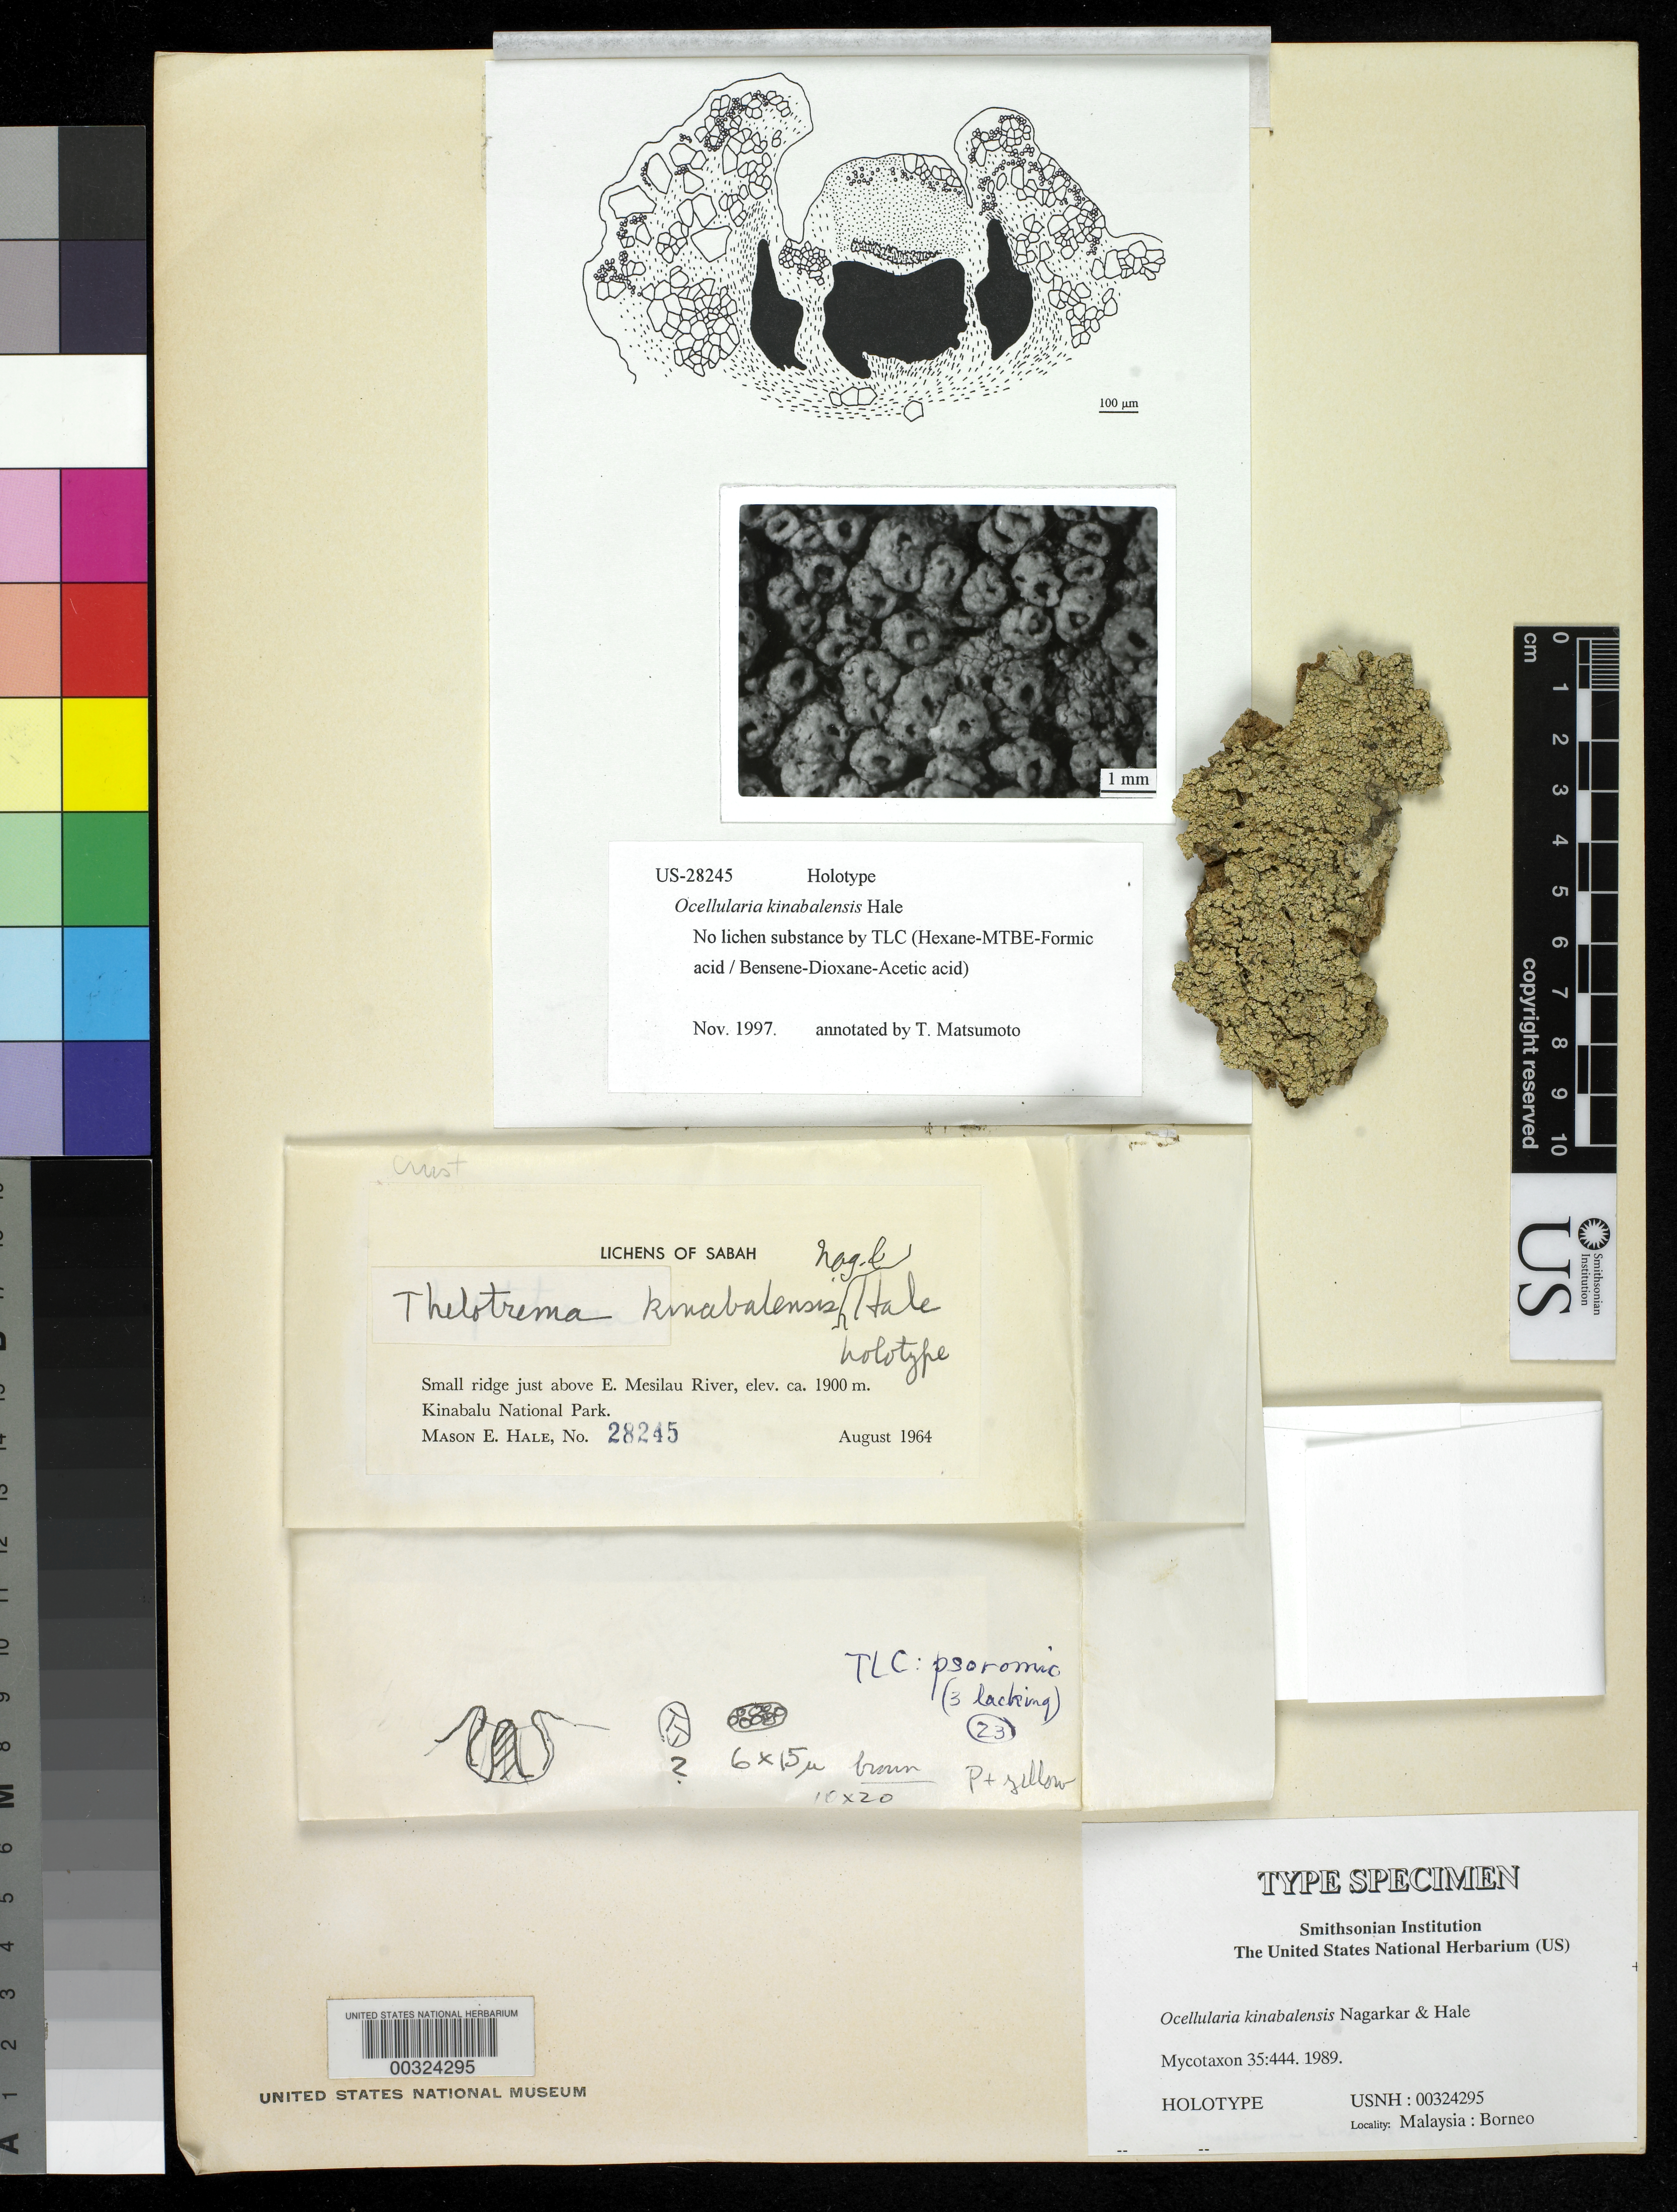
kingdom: Fungi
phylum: Ascomycota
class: Lecanoromycetes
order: Ostropales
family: Graphidaceae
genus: Ocellularia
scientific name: Ocellularia kinabalensis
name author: Nagarkar & Hale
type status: Holotype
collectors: M. Hale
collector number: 28245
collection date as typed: Aug 1964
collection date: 1964-08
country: Malaysia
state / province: Sabah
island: Borneo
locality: Kinabalu National Park, small ridge just above E Mesilau River.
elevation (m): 1900